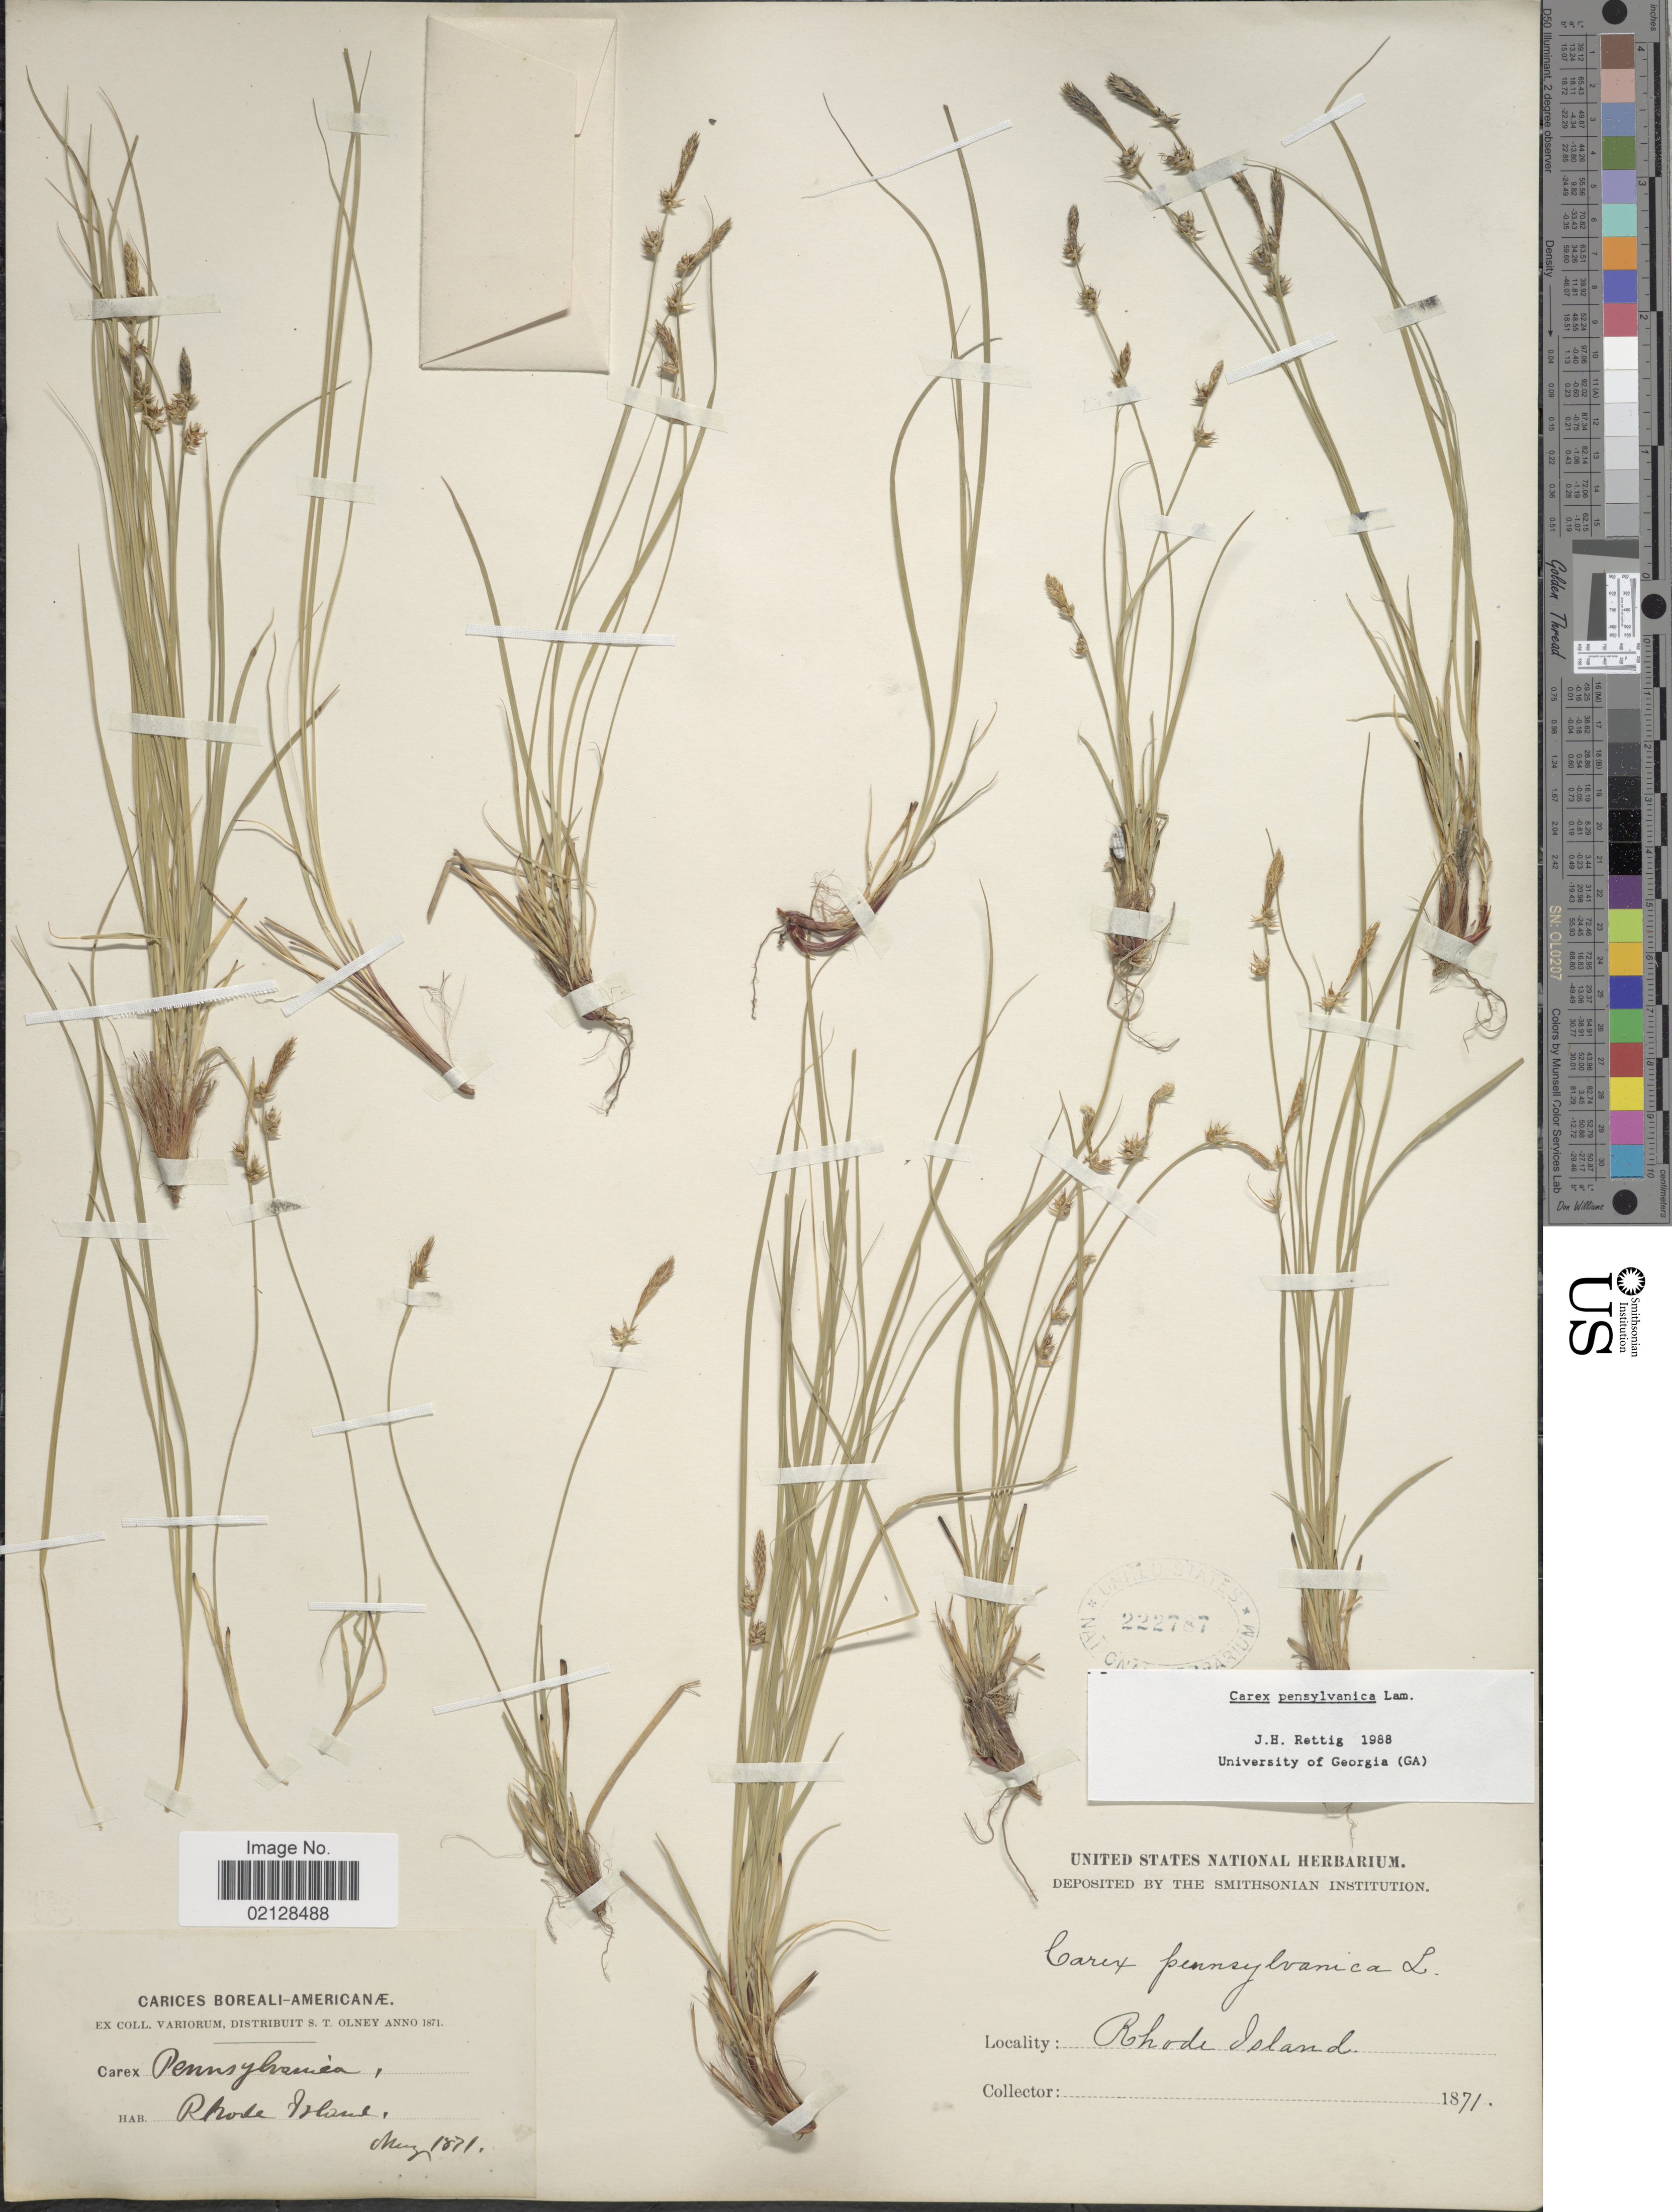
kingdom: Plantae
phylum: Tracheophyta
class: Liliopsida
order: Poales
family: Cyperaceae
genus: Carex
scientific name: Carex pensylvanica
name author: Lam.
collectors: S. Olney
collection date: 1871-05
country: United States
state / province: Rhode Island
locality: Rhode Island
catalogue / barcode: US 222787